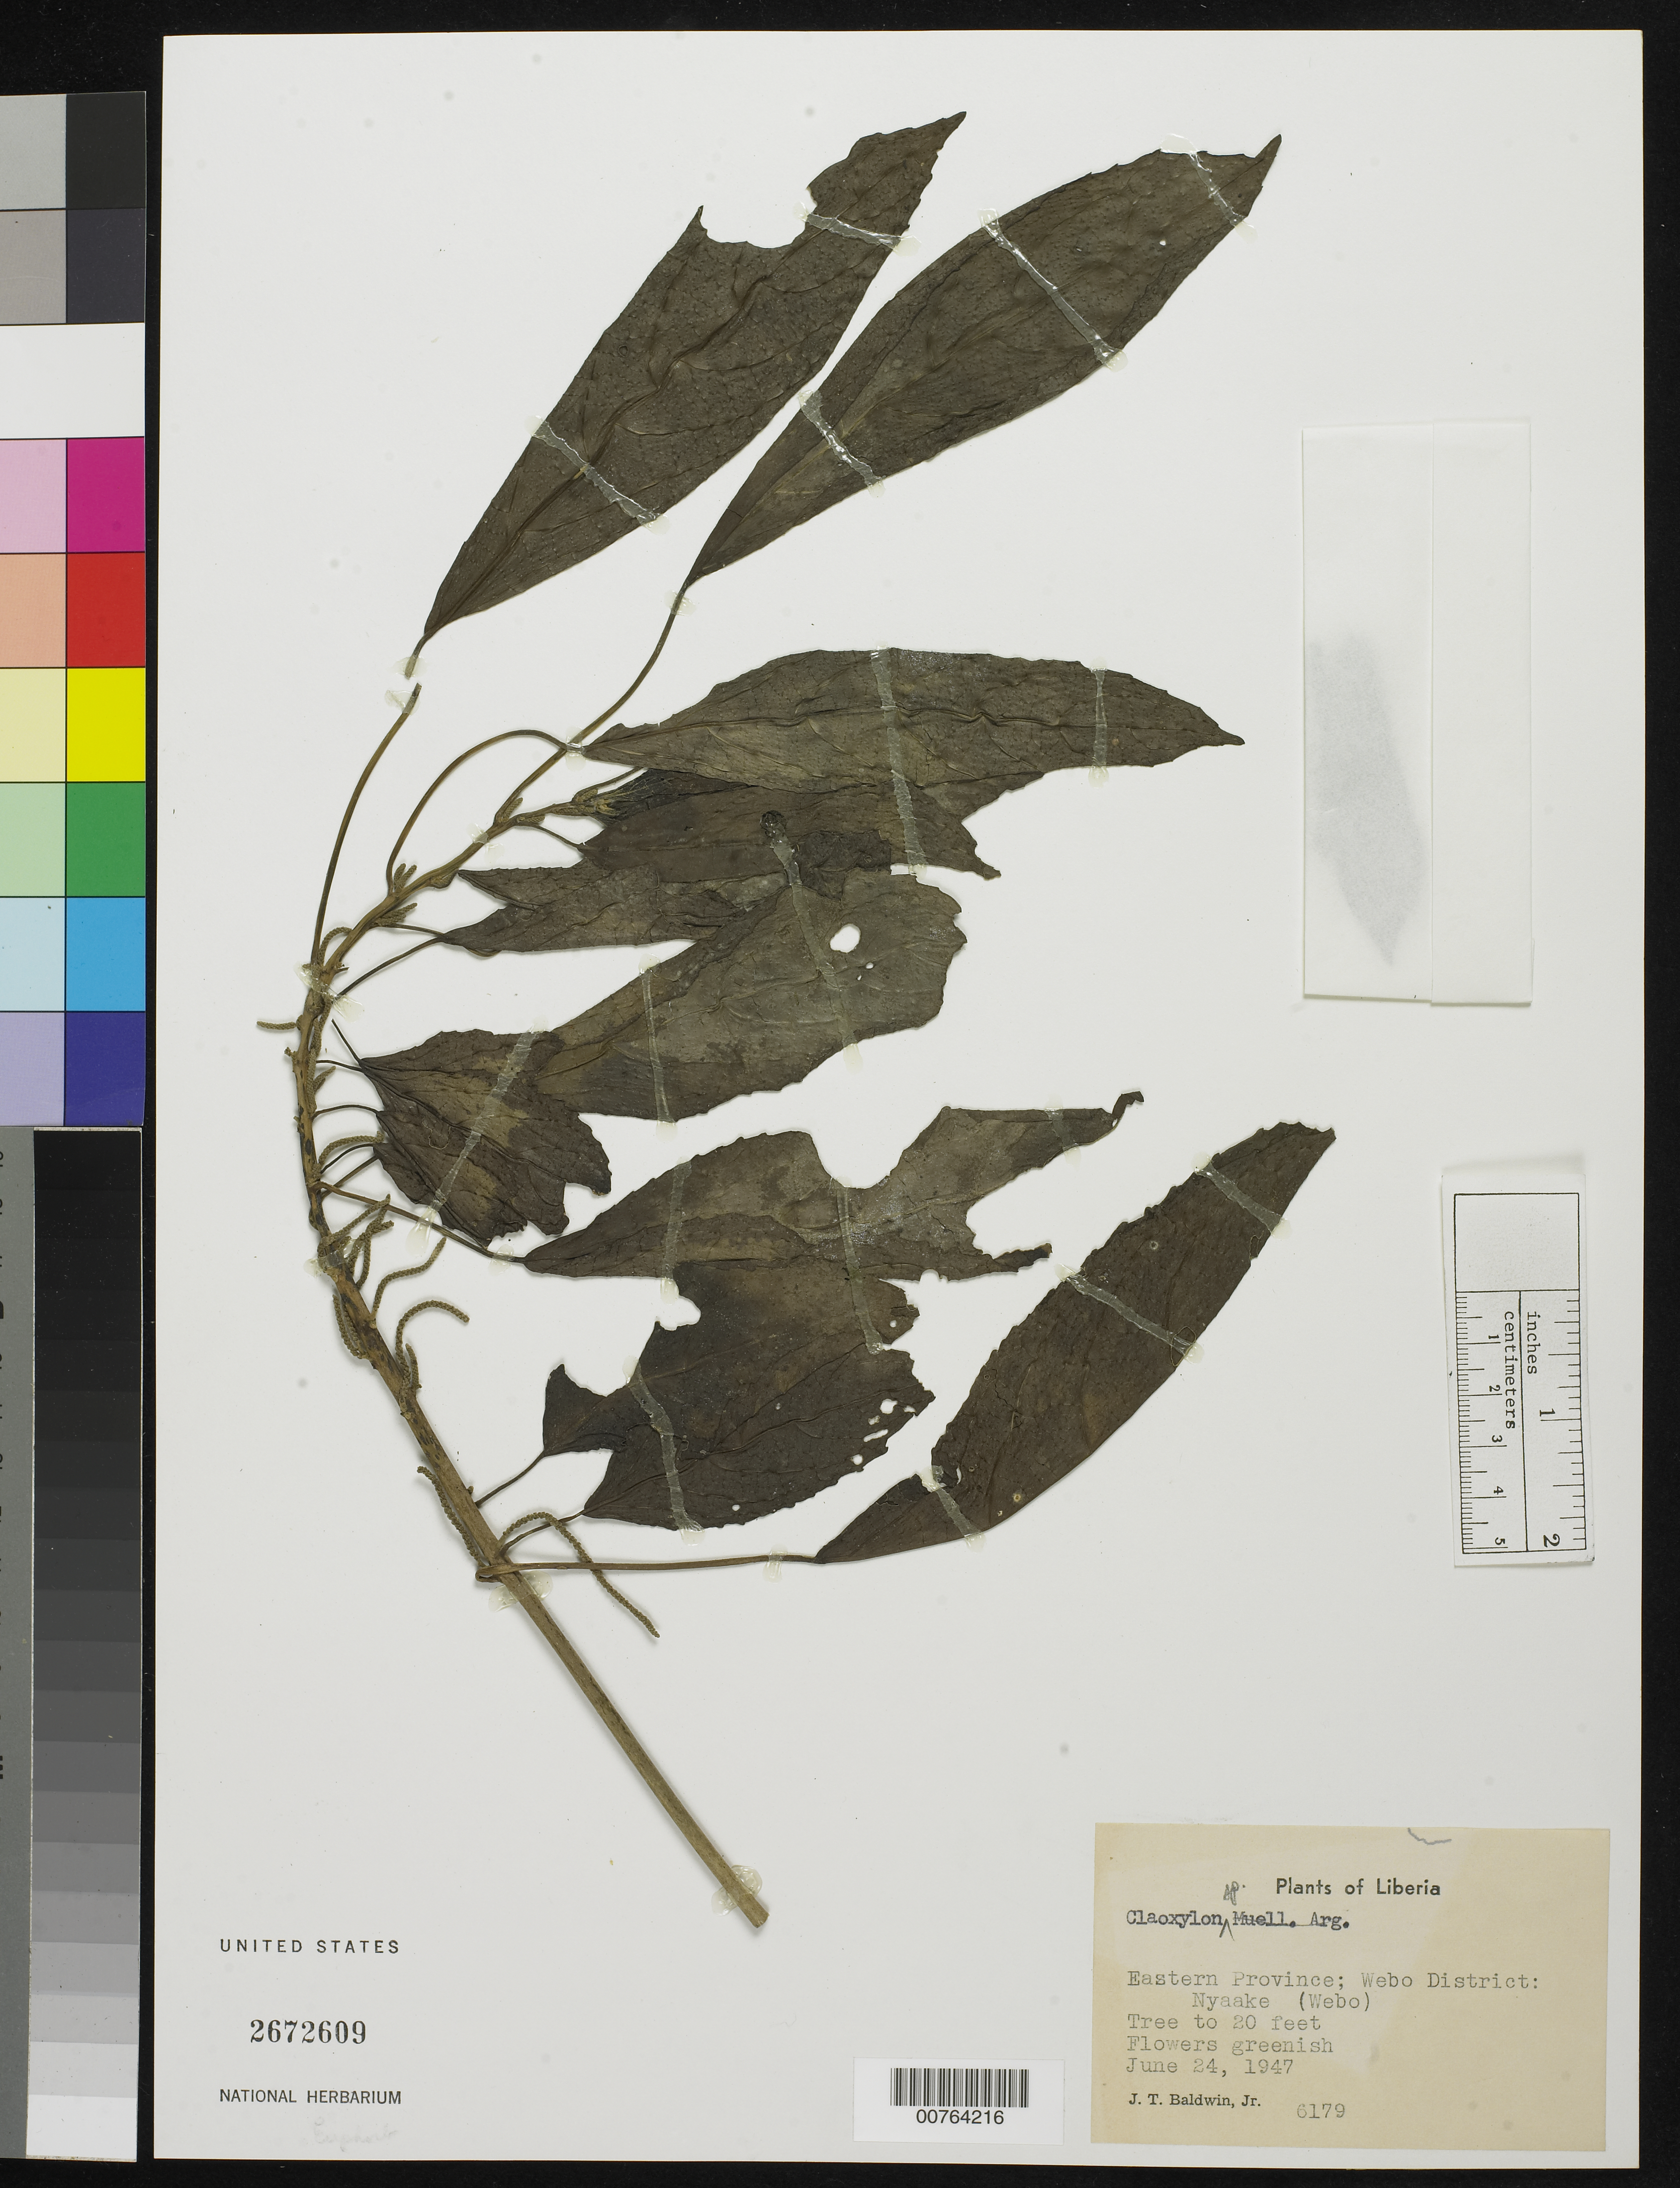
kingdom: Plantae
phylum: Tracheophyta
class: Magnoliopsida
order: Malpighiales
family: Euphorbiaceae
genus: Discoclaoxylon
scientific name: Discoclaoxylon hexandrum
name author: (Müll. Arg.) Pax & K. Hoffm.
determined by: Barberá, P.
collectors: J. T. Baldwin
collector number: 6179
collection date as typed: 24 Jun 1947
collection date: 1947-06-24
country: Liberia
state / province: River Gee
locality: Eastern Province: Webo District, Nyaake (Webo)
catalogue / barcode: US 2672609